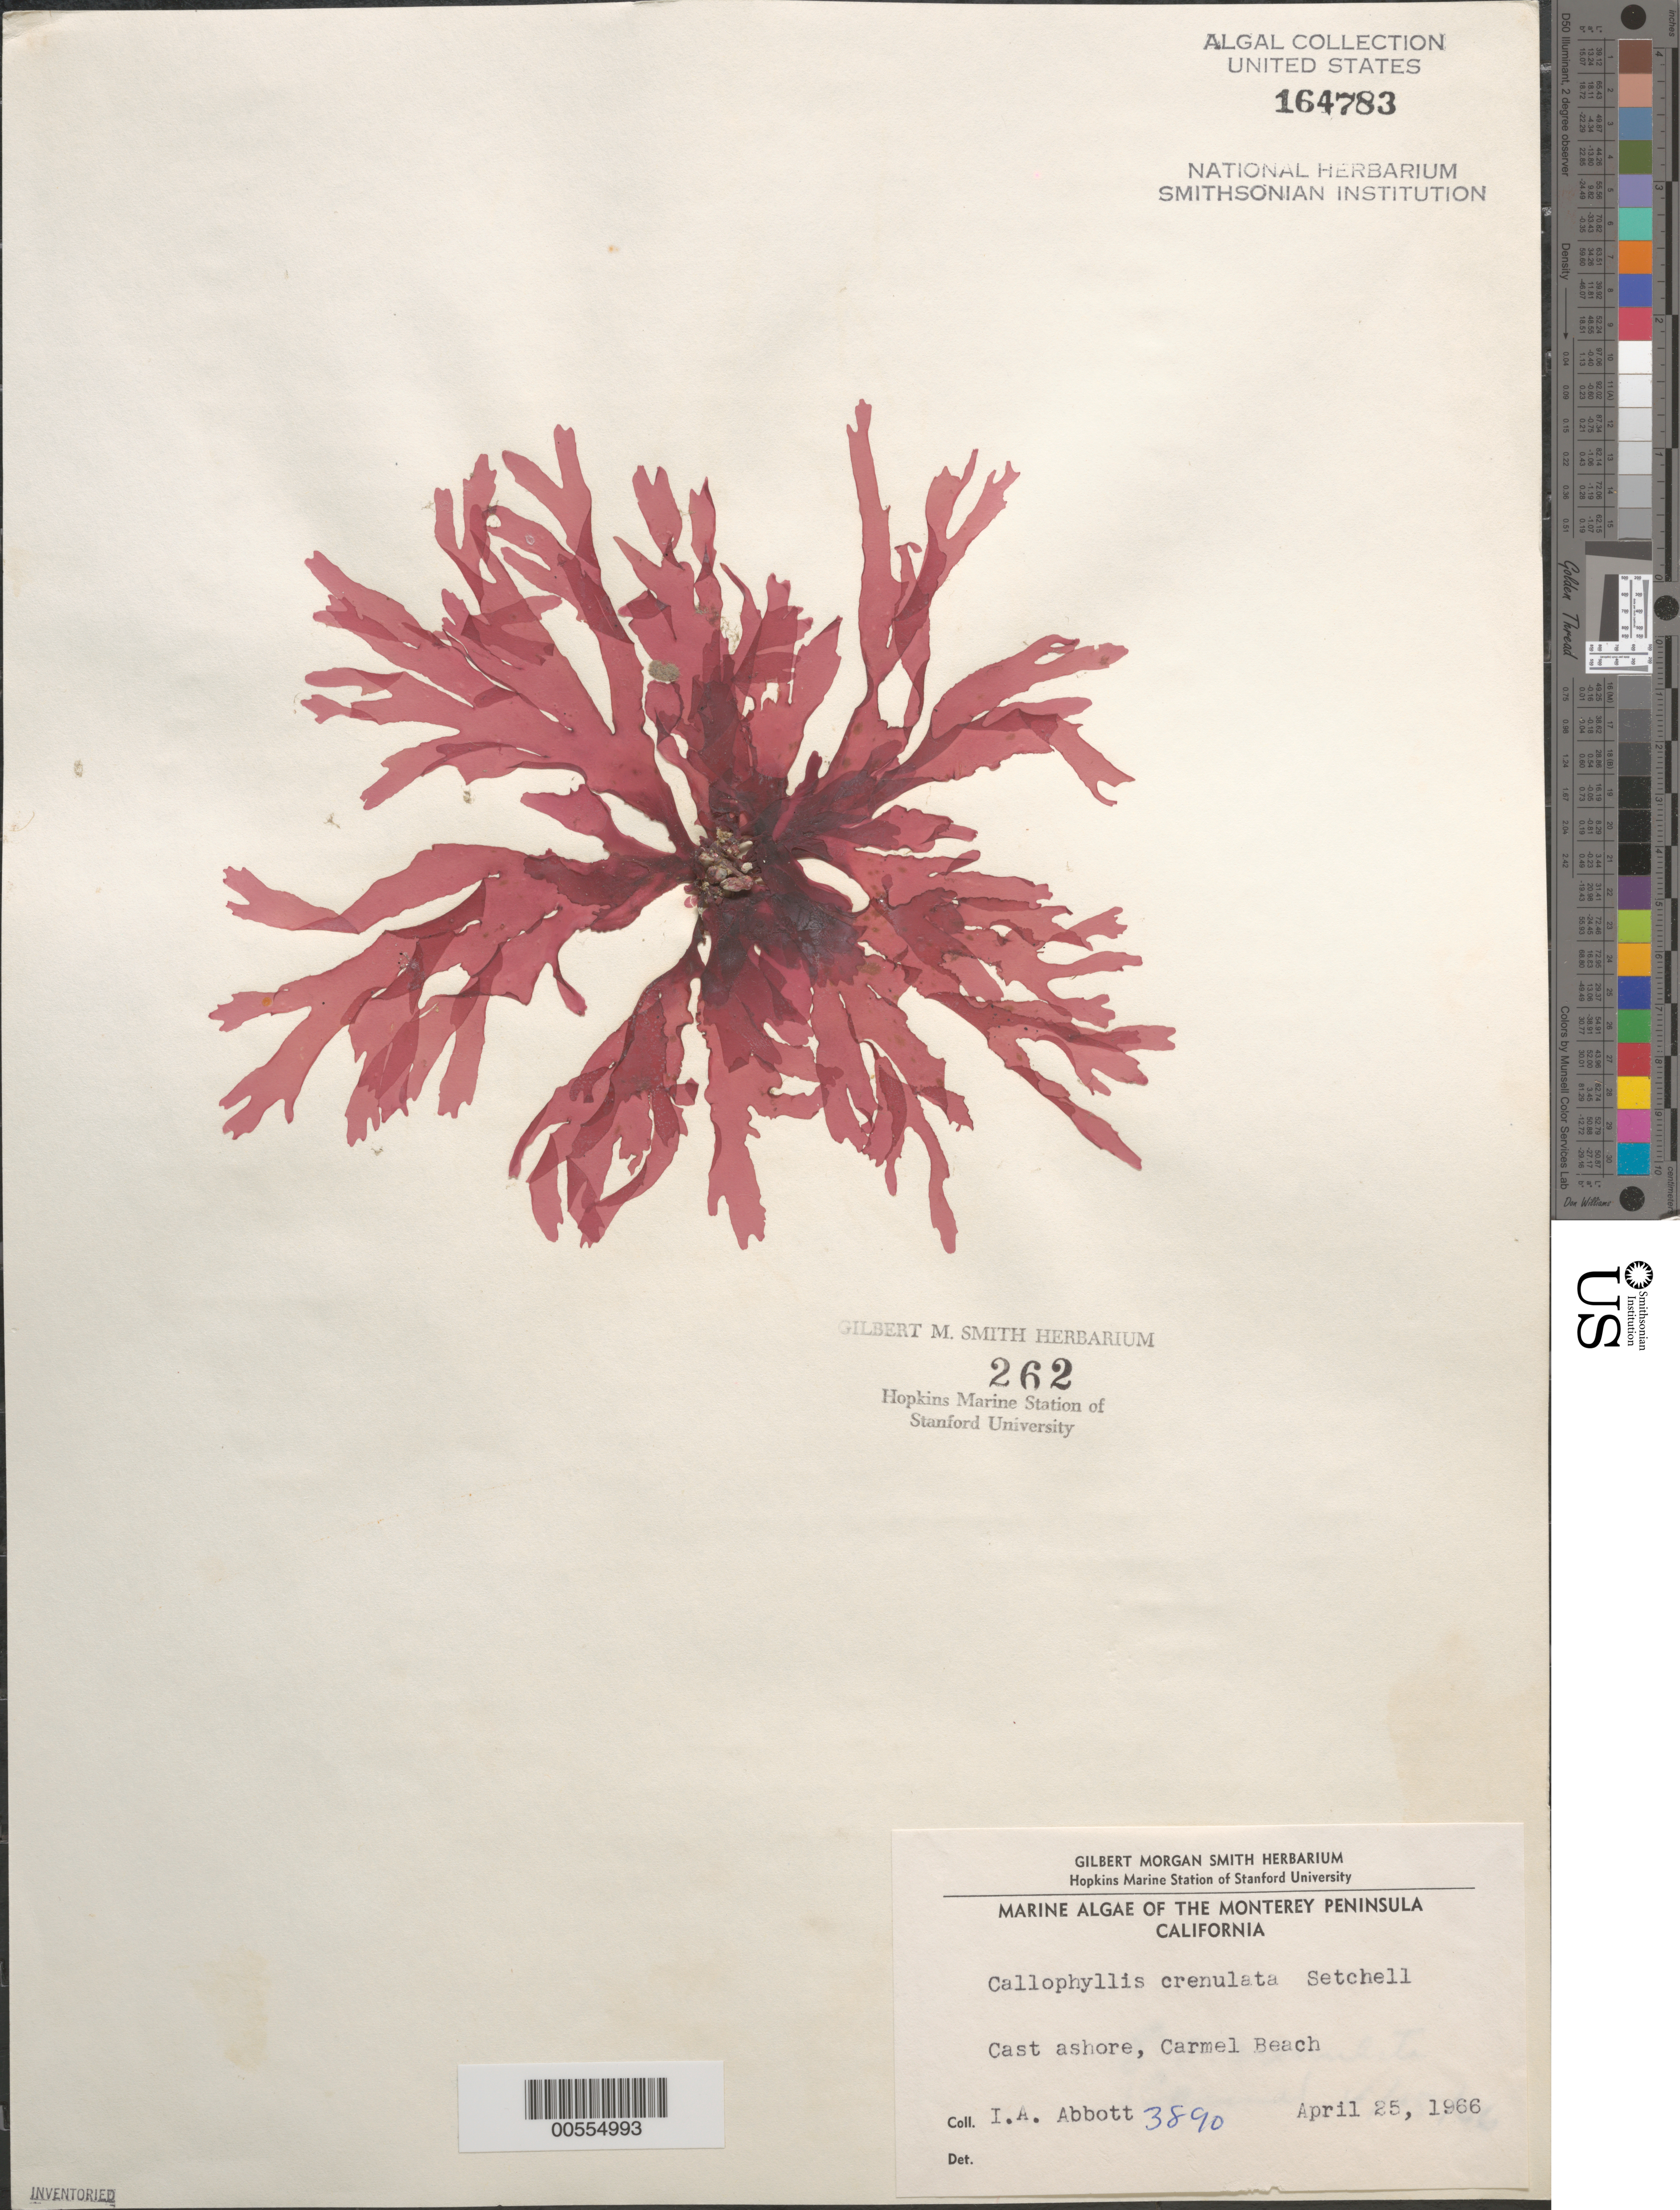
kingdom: Plantae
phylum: Rhodophyta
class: Florideophyceae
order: Gigartinales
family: Kallymeniaceae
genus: Callophyllis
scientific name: Callophyllis crenulata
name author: Setch.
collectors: I. A. Abbott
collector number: IAA 3890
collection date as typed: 25 Apr 1966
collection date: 1966-04-25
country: United States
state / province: California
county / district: Monterey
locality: Carmel Beach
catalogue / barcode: US 164783